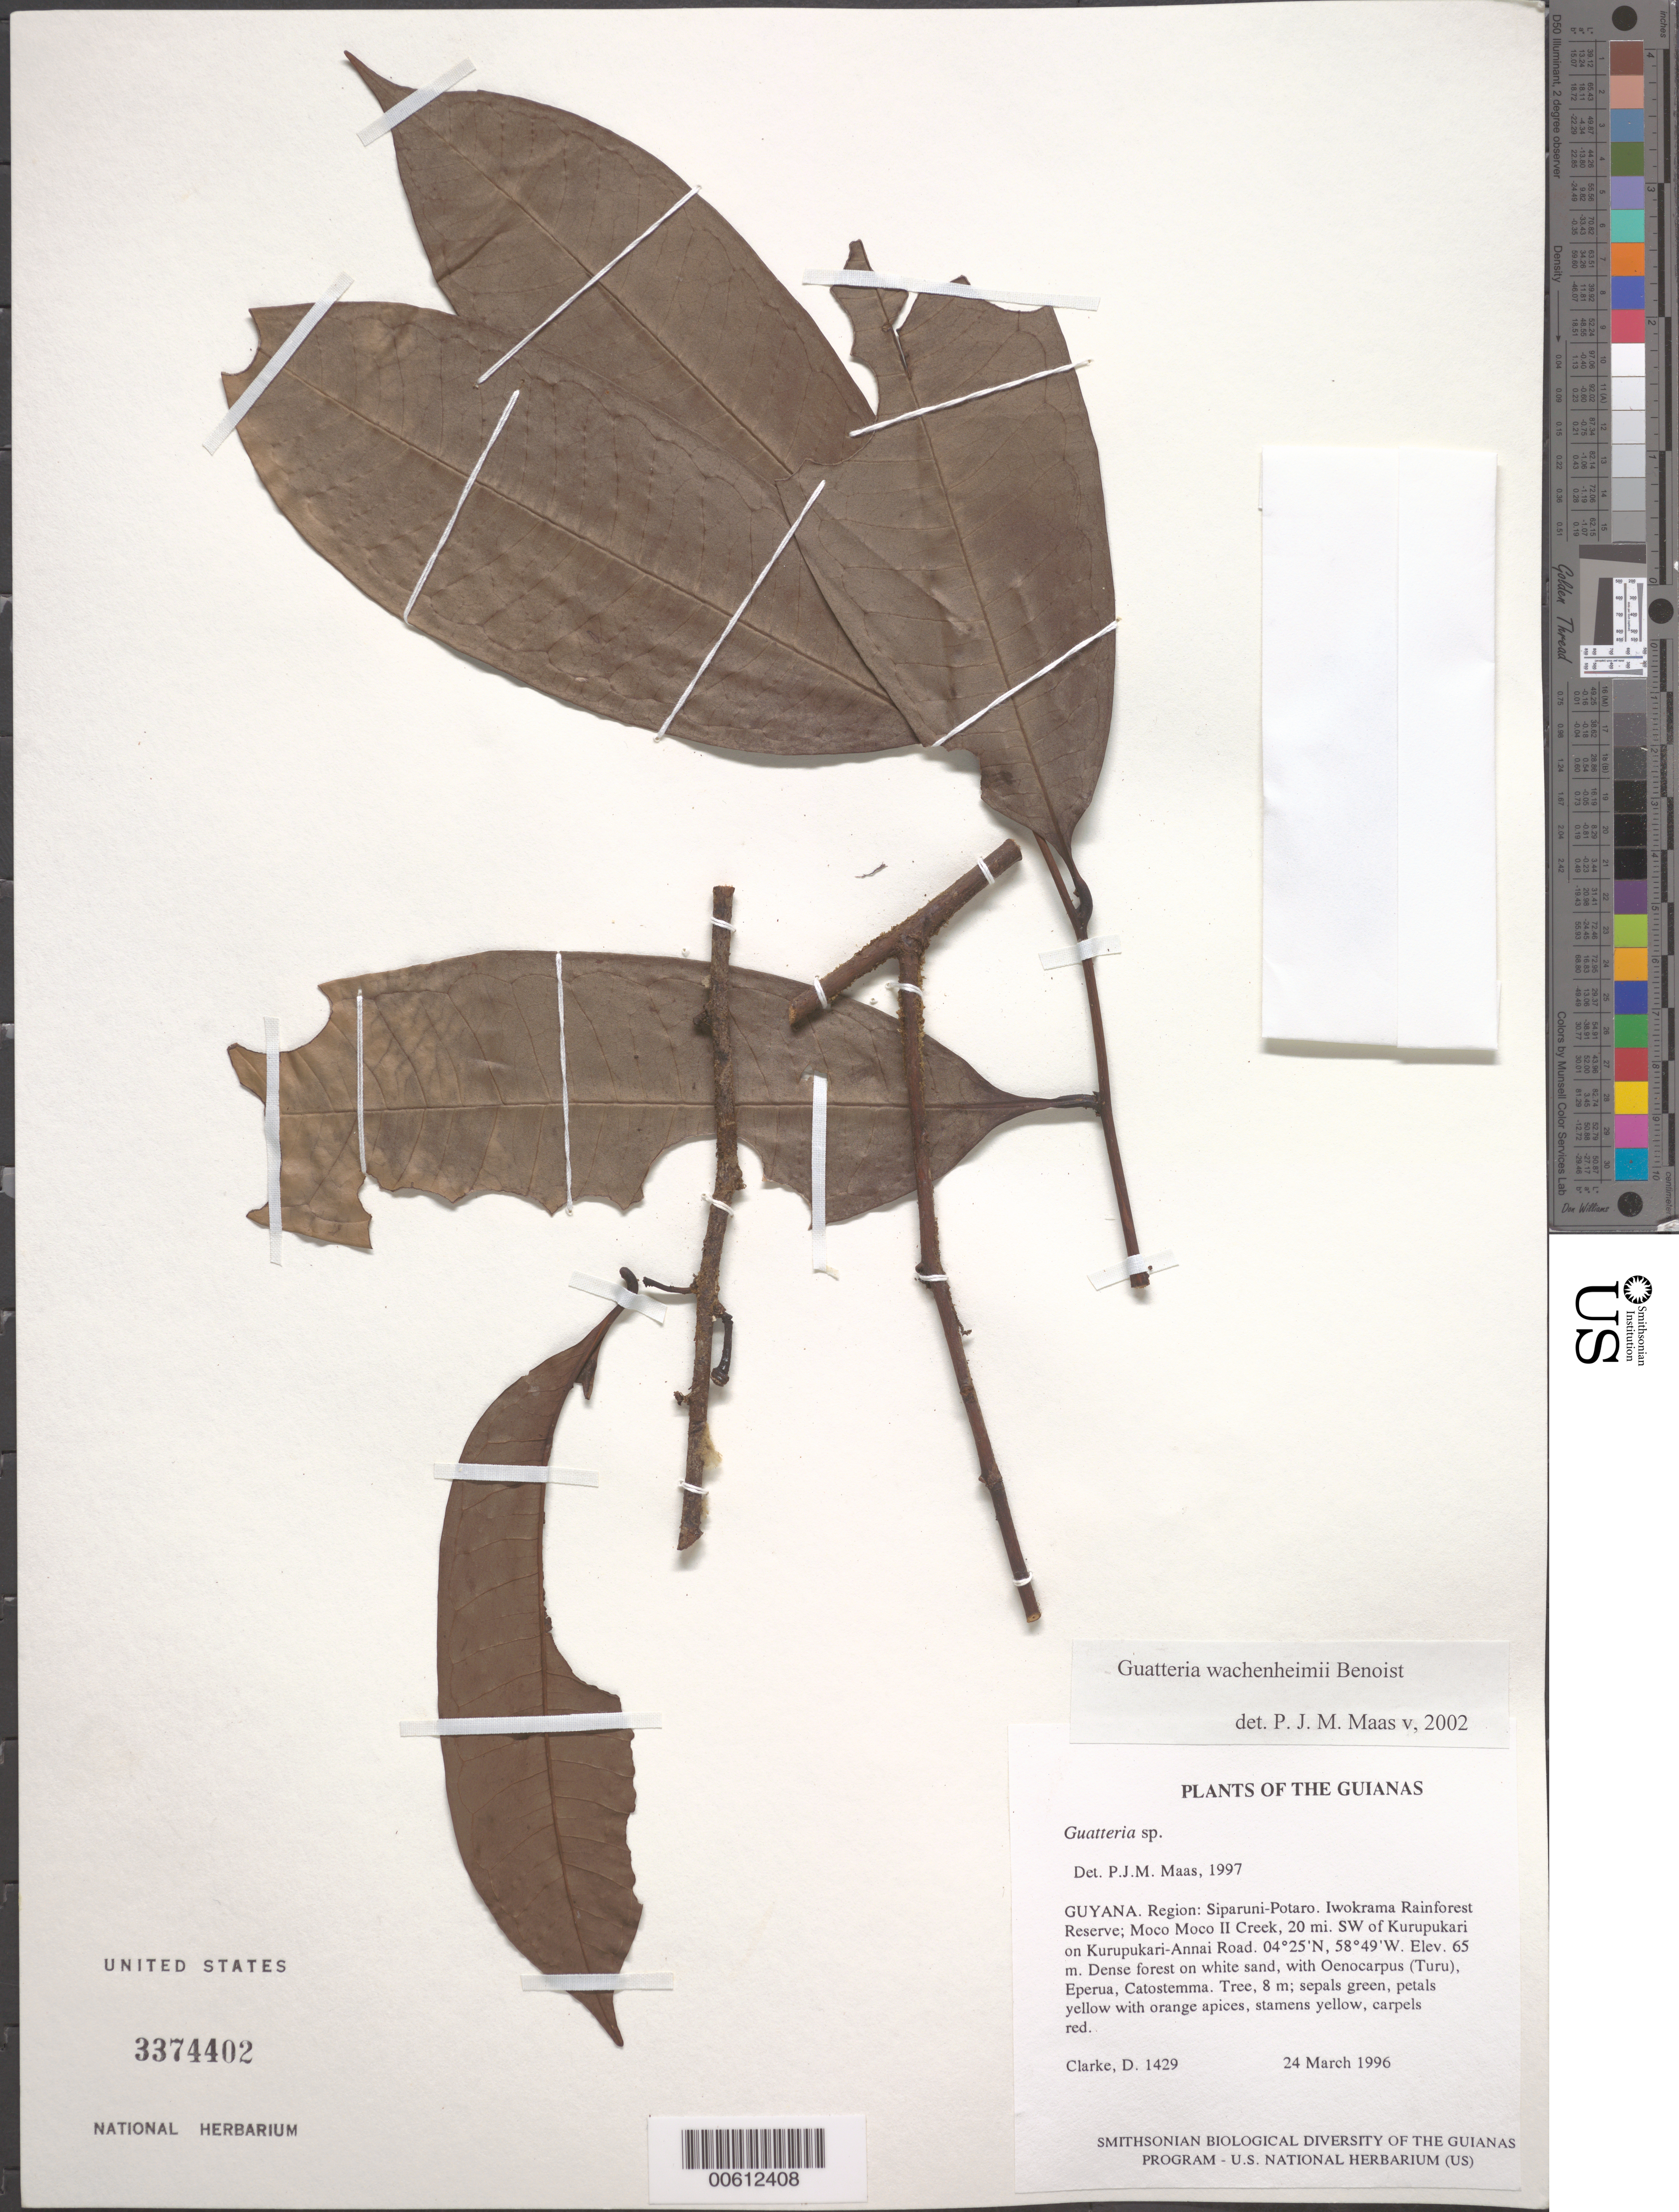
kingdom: Plantae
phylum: Tracheophyta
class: Magnoliopsida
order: Magnoliales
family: Annonaceae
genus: Guatteria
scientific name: Guatteria wachenheimii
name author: Benoist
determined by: Maas, Paul J. M.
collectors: H. D. Clarke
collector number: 1429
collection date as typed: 24 March 1996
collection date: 1996-03-24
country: Guyana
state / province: Potaro-Siparuni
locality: Iwokrama Rainforest Reserve; Moco Moco II Creek, 20 mi. SW of Kurupukari on Kurupukari-Annai Road, 1 km N E of camp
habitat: Dense forest on white sand, with Oenocarpus (Turu), Eperua, Catostemma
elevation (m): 65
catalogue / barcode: US 3374402